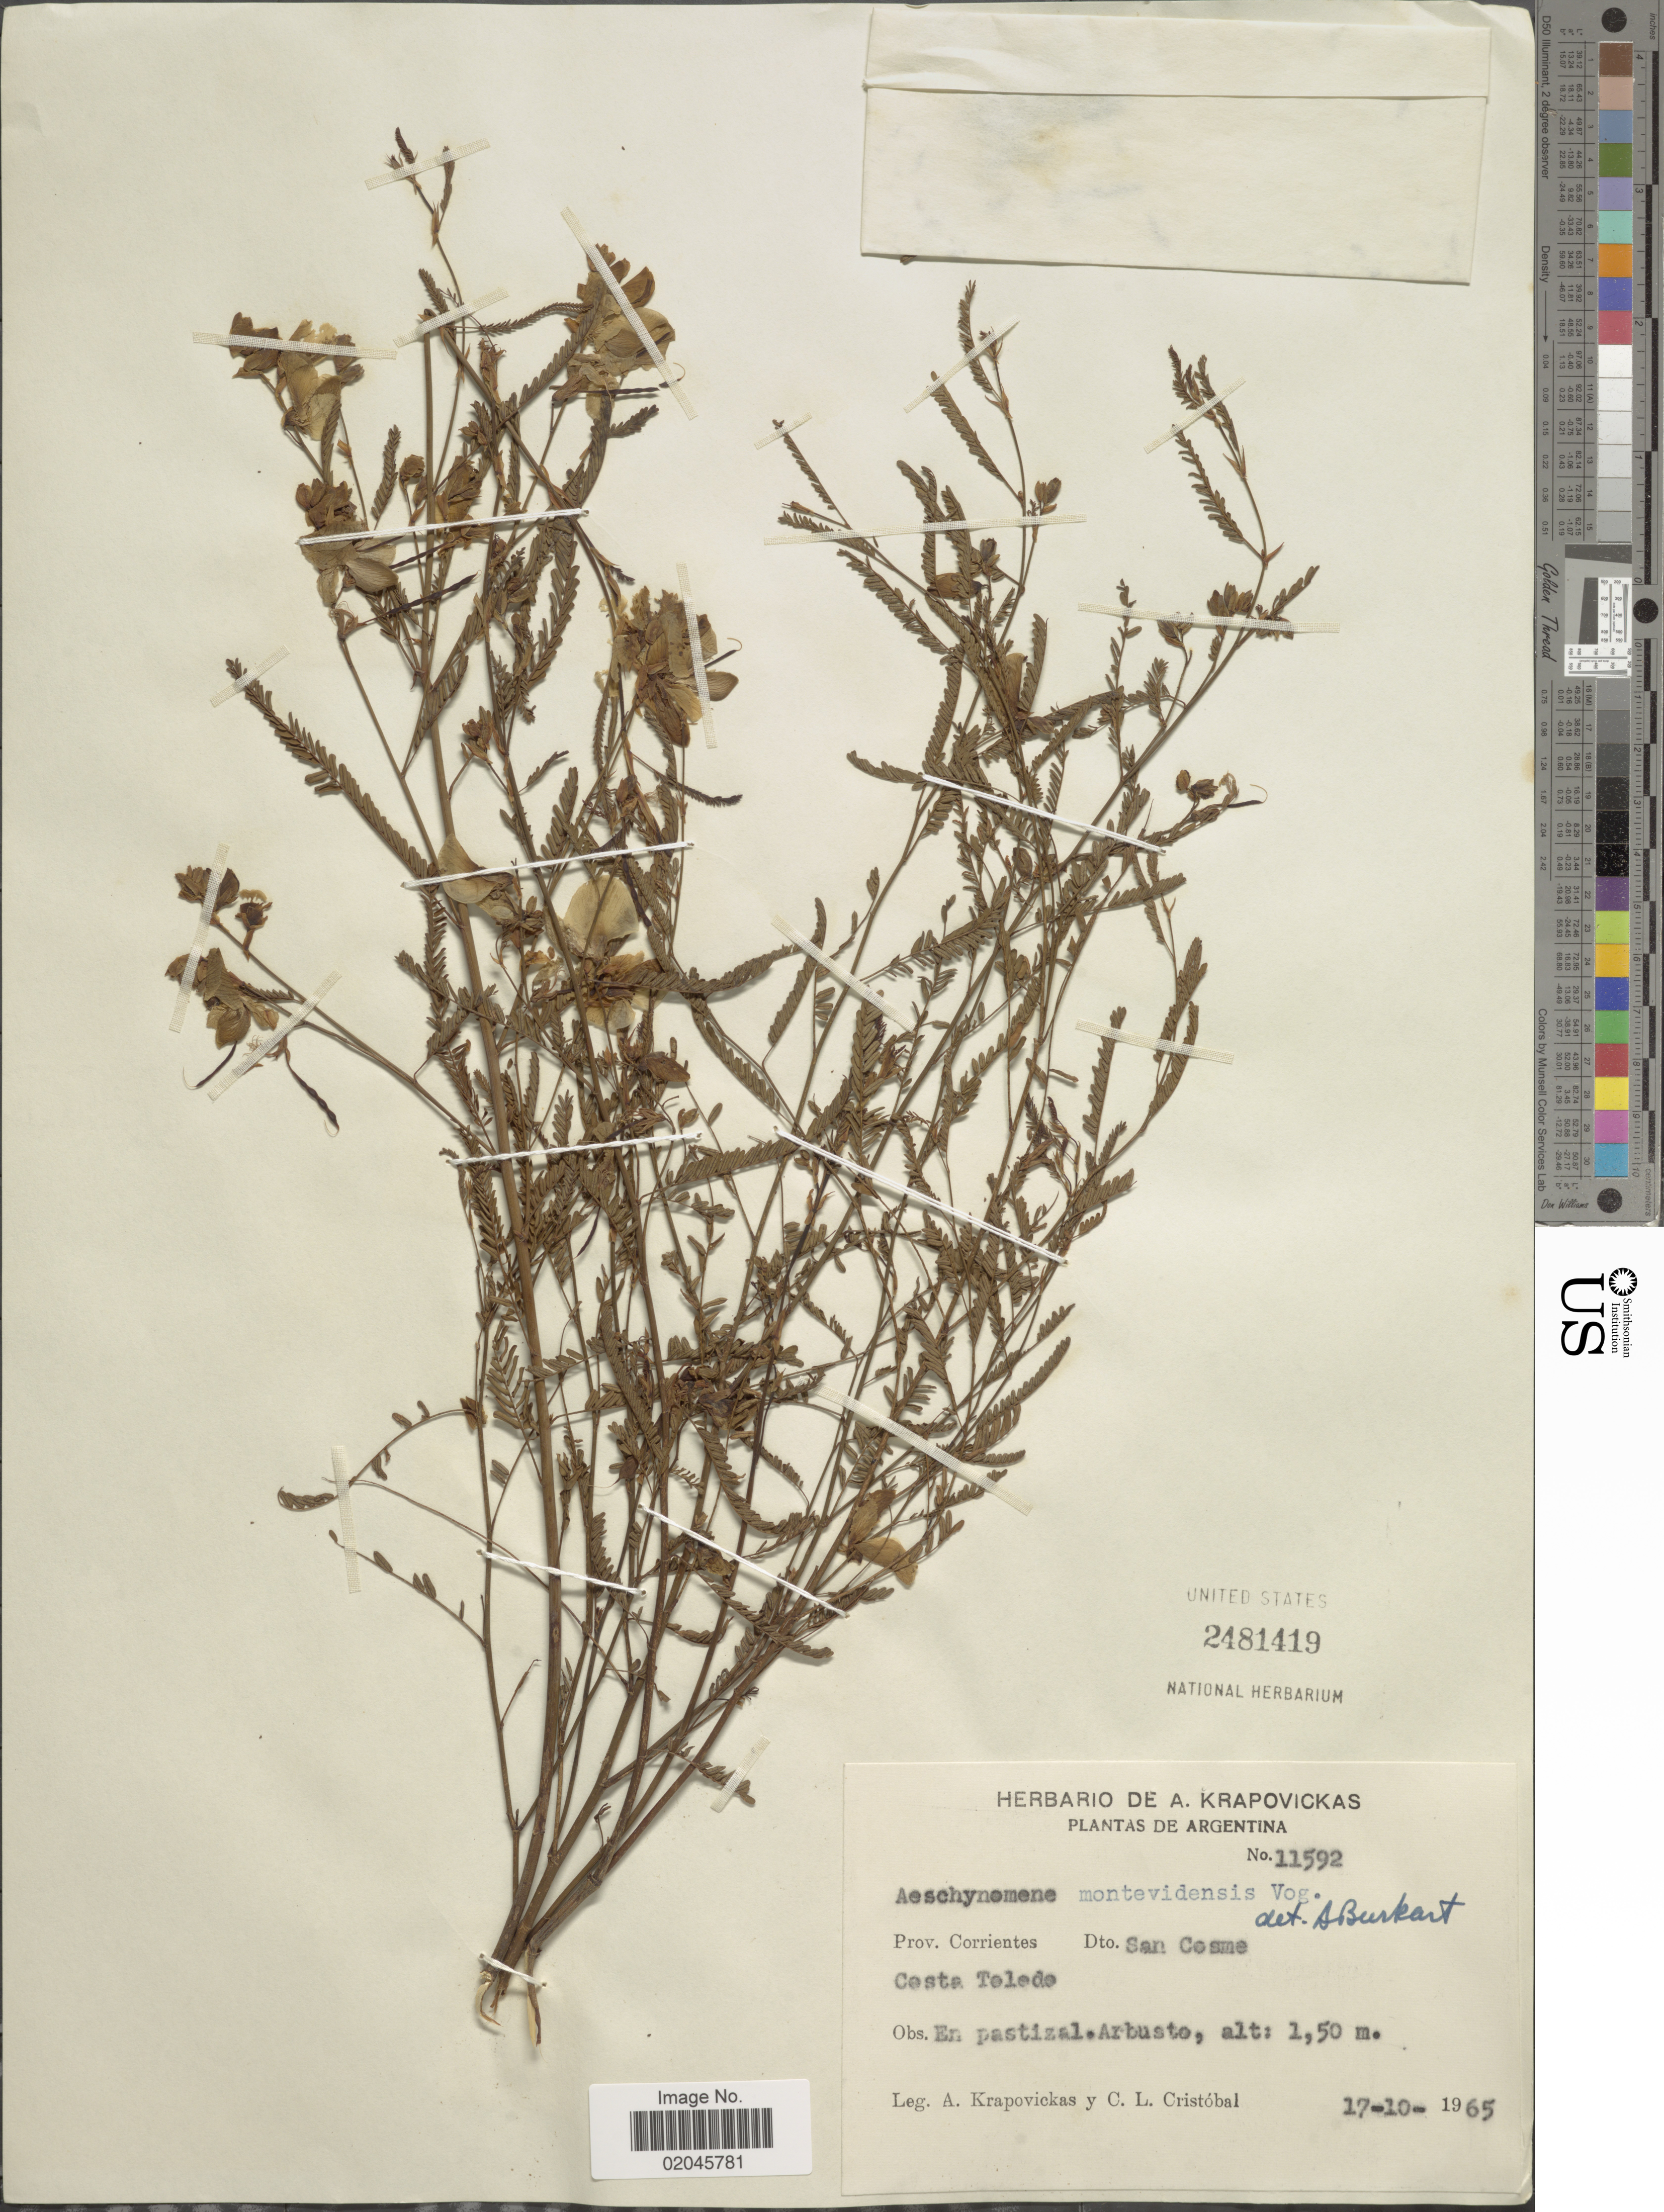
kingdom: Plantae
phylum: Tracheophyta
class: Magnoliopsida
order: Fabales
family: Fabaceae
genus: Aeschynomene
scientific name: Aeschynomene montevidensis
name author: Vogel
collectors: A. Krapovickas & C. L. Cristóbal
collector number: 11592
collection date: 1965-10-17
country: Argentina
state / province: Corrientes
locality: Dto. San Cosme, Costa Telede, en pastizal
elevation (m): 150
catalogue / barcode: US 2481419